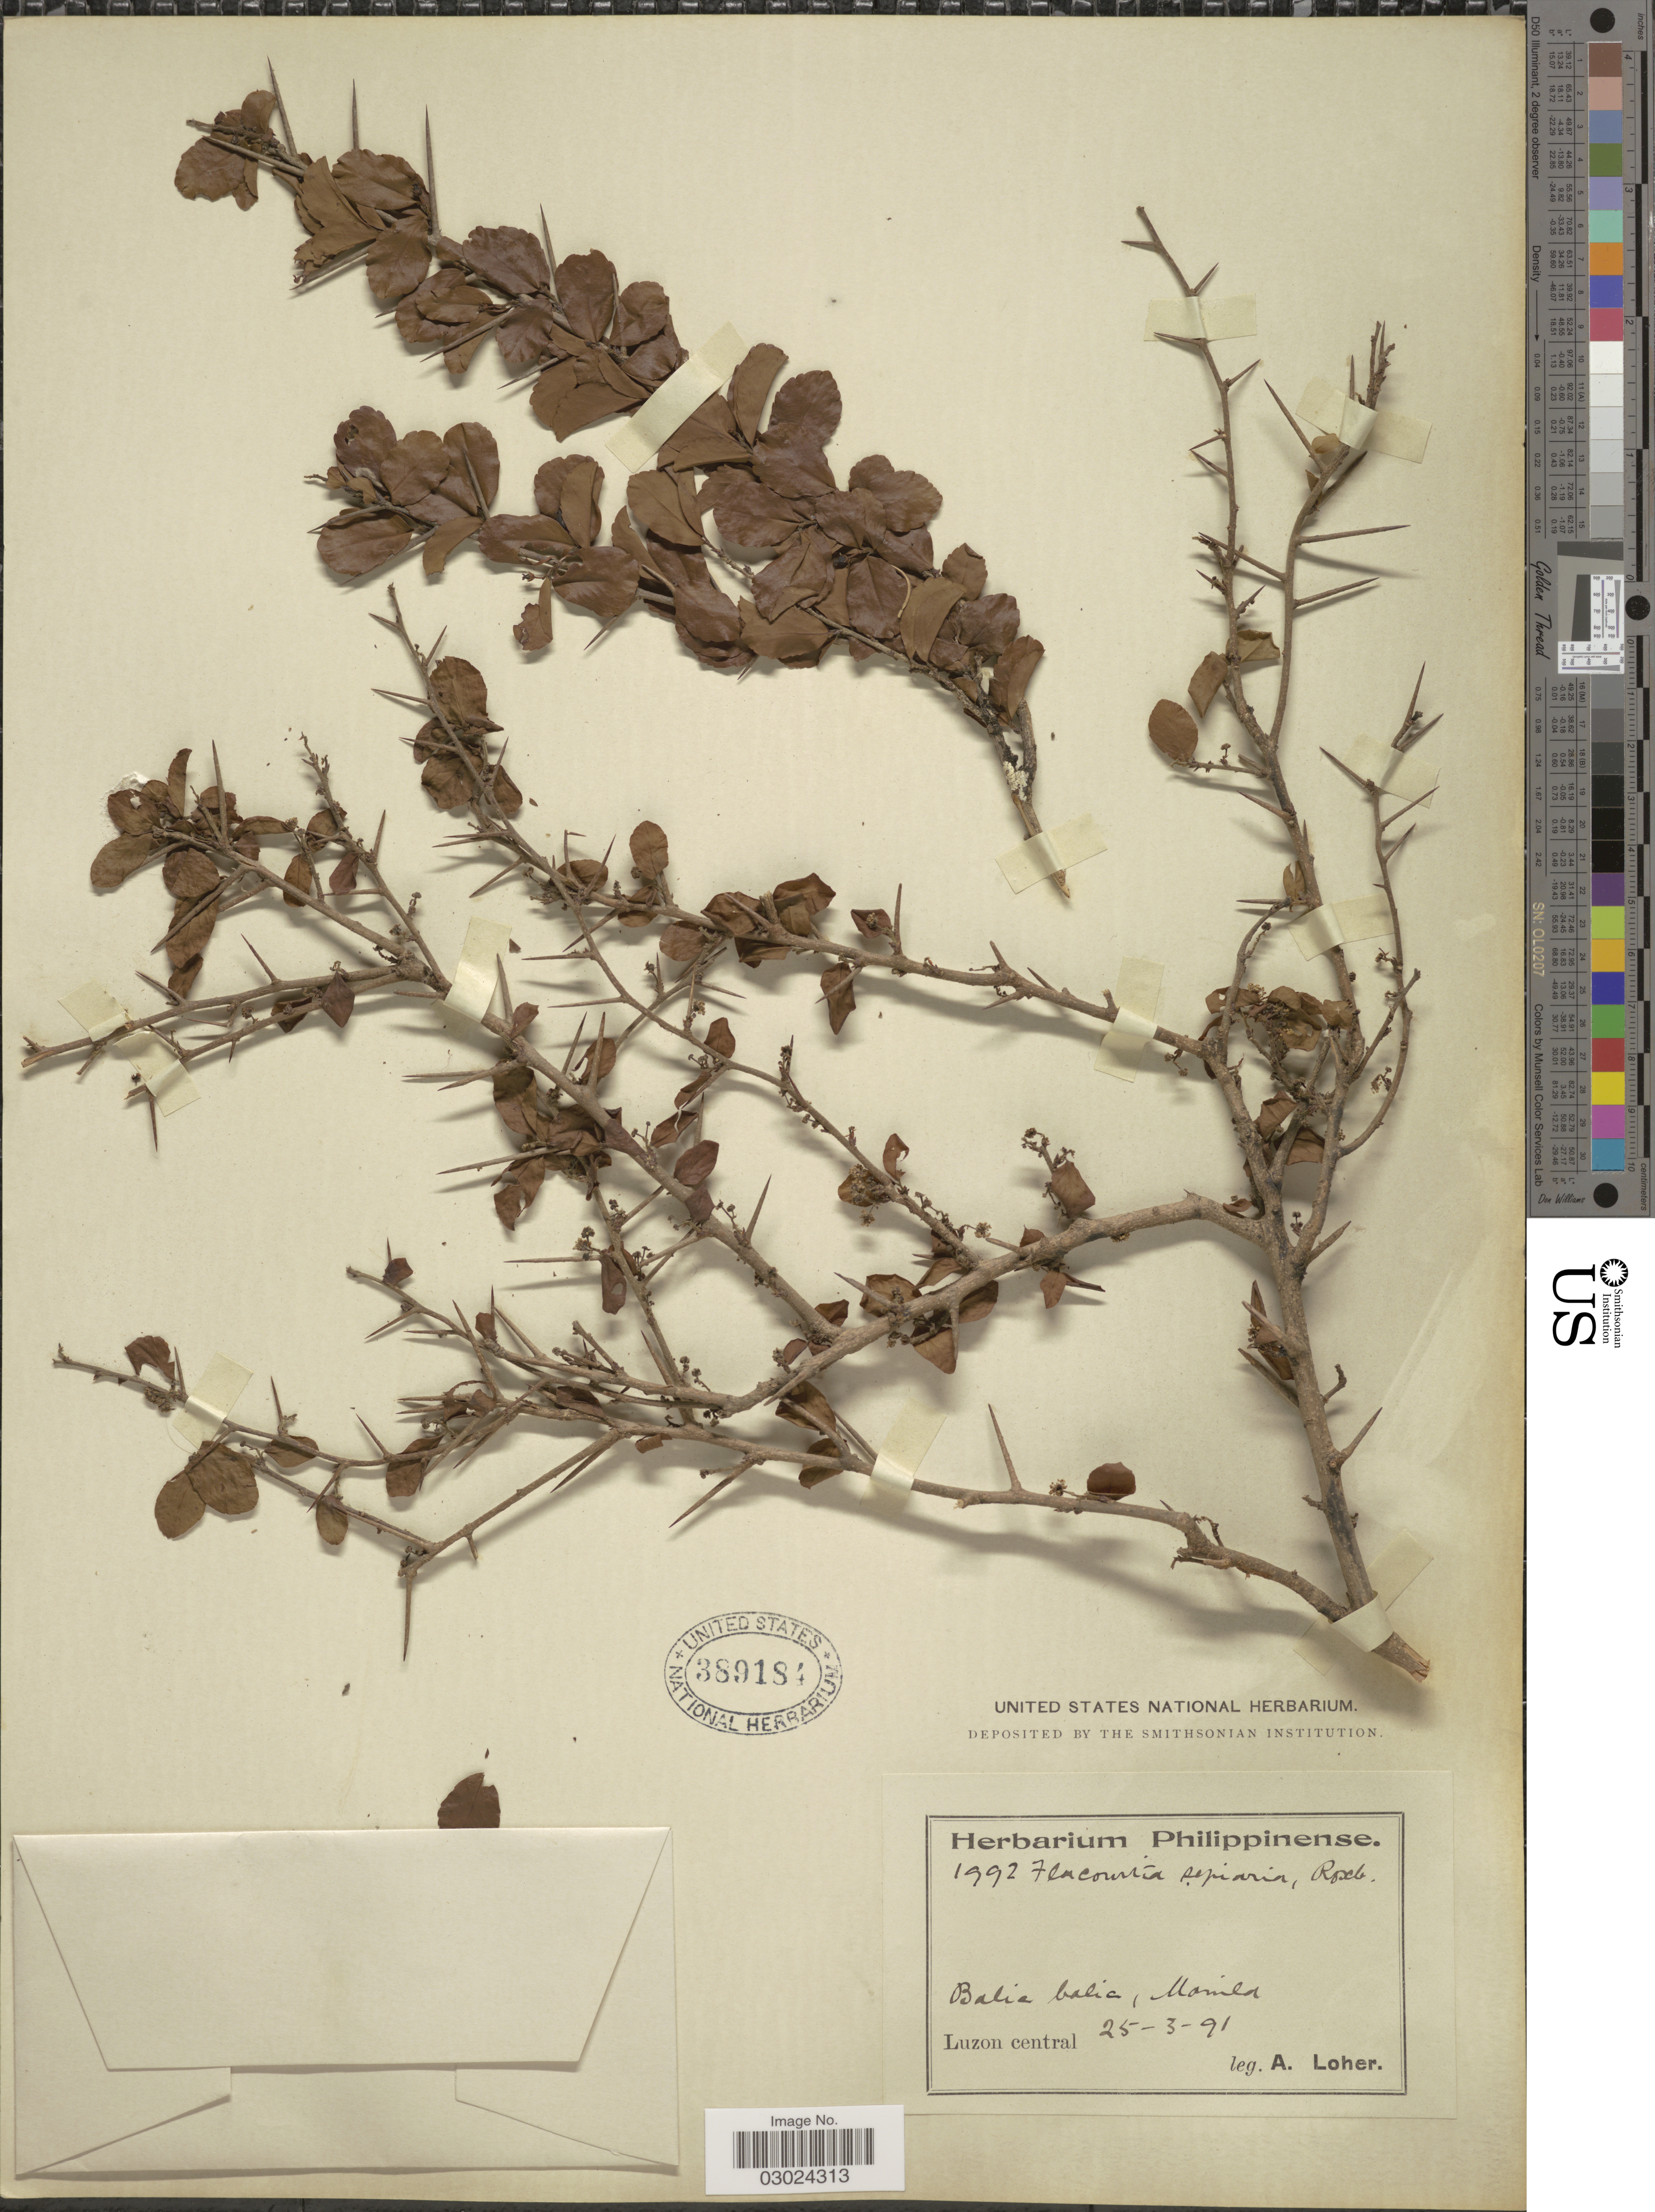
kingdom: Plantae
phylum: Tracheophyta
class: Magnoliopsida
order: Malpighiales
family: Salicaceae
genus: Flacourtia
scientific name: Flacourtia sepiaria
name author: Roxb.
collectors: A. Loher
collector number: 1992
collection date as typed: Transcribed d/m/y: 25/3/91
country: Philippines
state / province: Central Luzon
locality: Balia balia, Manila. Luzon central.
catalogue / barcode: US 389184